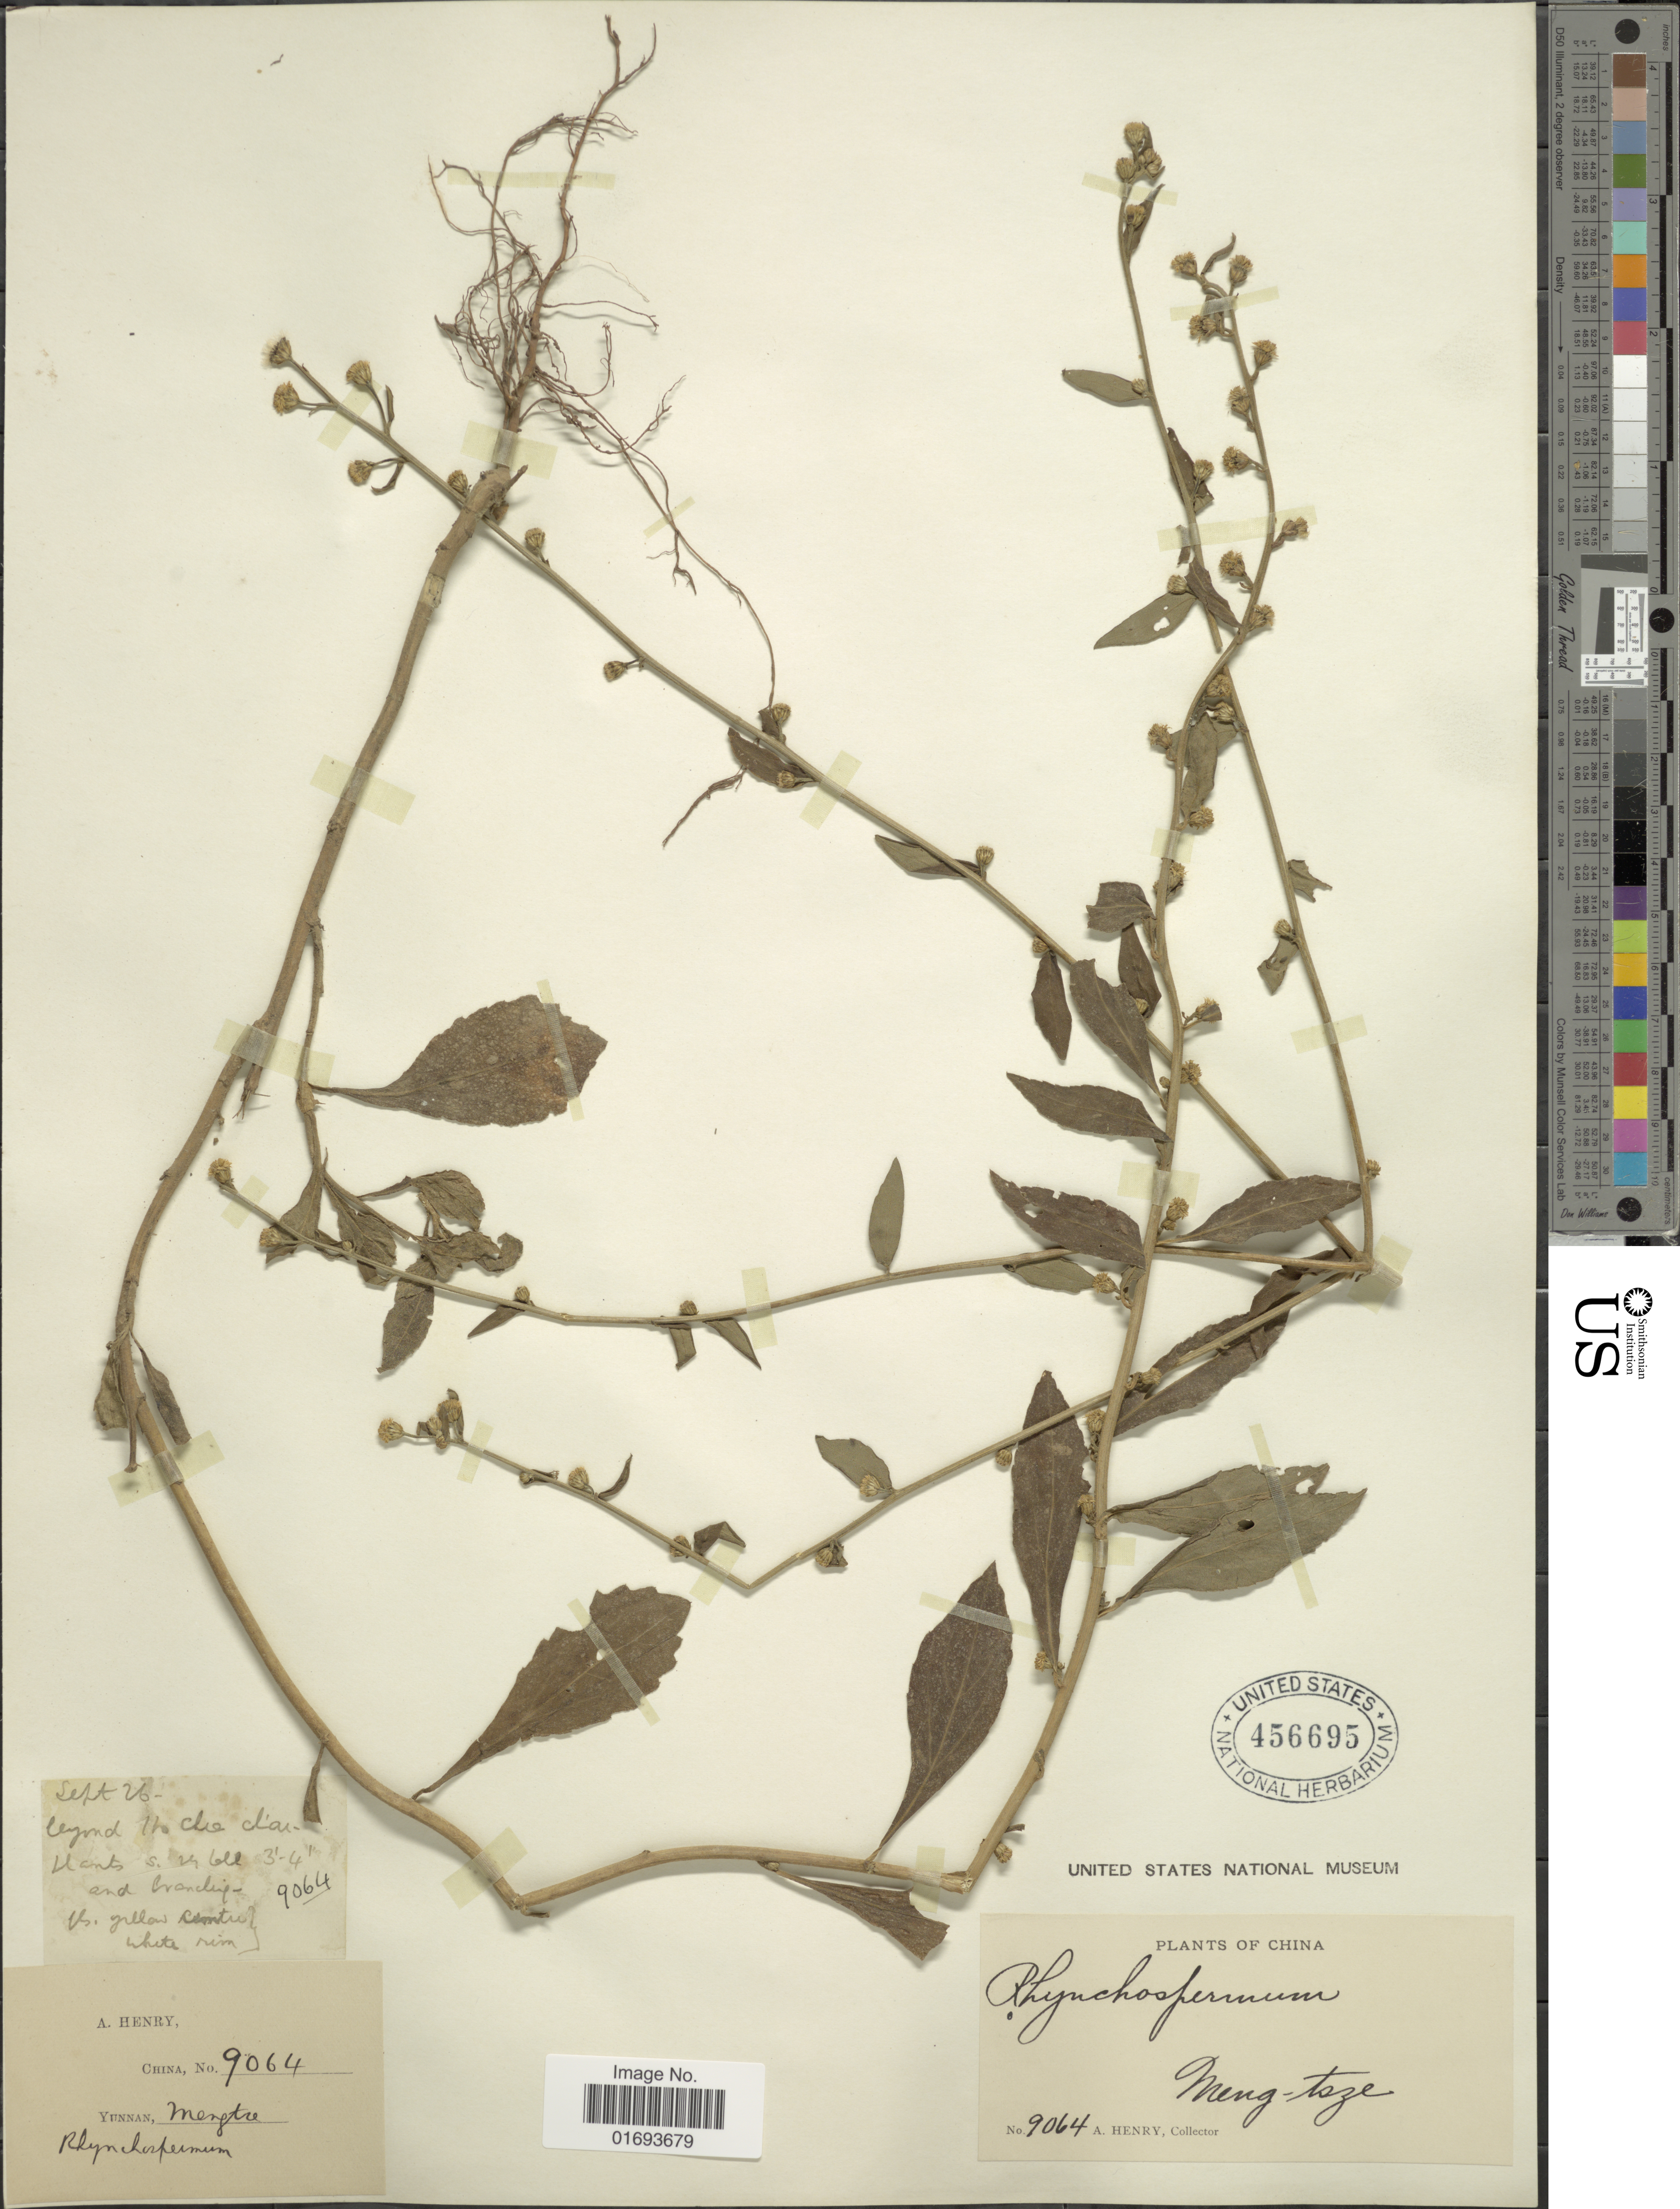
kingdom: Plantae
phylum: Tracheophyta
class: Magnoliopsida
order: Asterales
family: Asteraceae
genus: Rhynchospermum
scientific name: Rhynchospermum verticillatum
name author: Reinw.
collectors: A. Henry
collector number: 9064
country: China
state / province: Yunnan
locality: Meng-tze, beyond Ho chia ch'ai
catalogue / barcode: US 456695